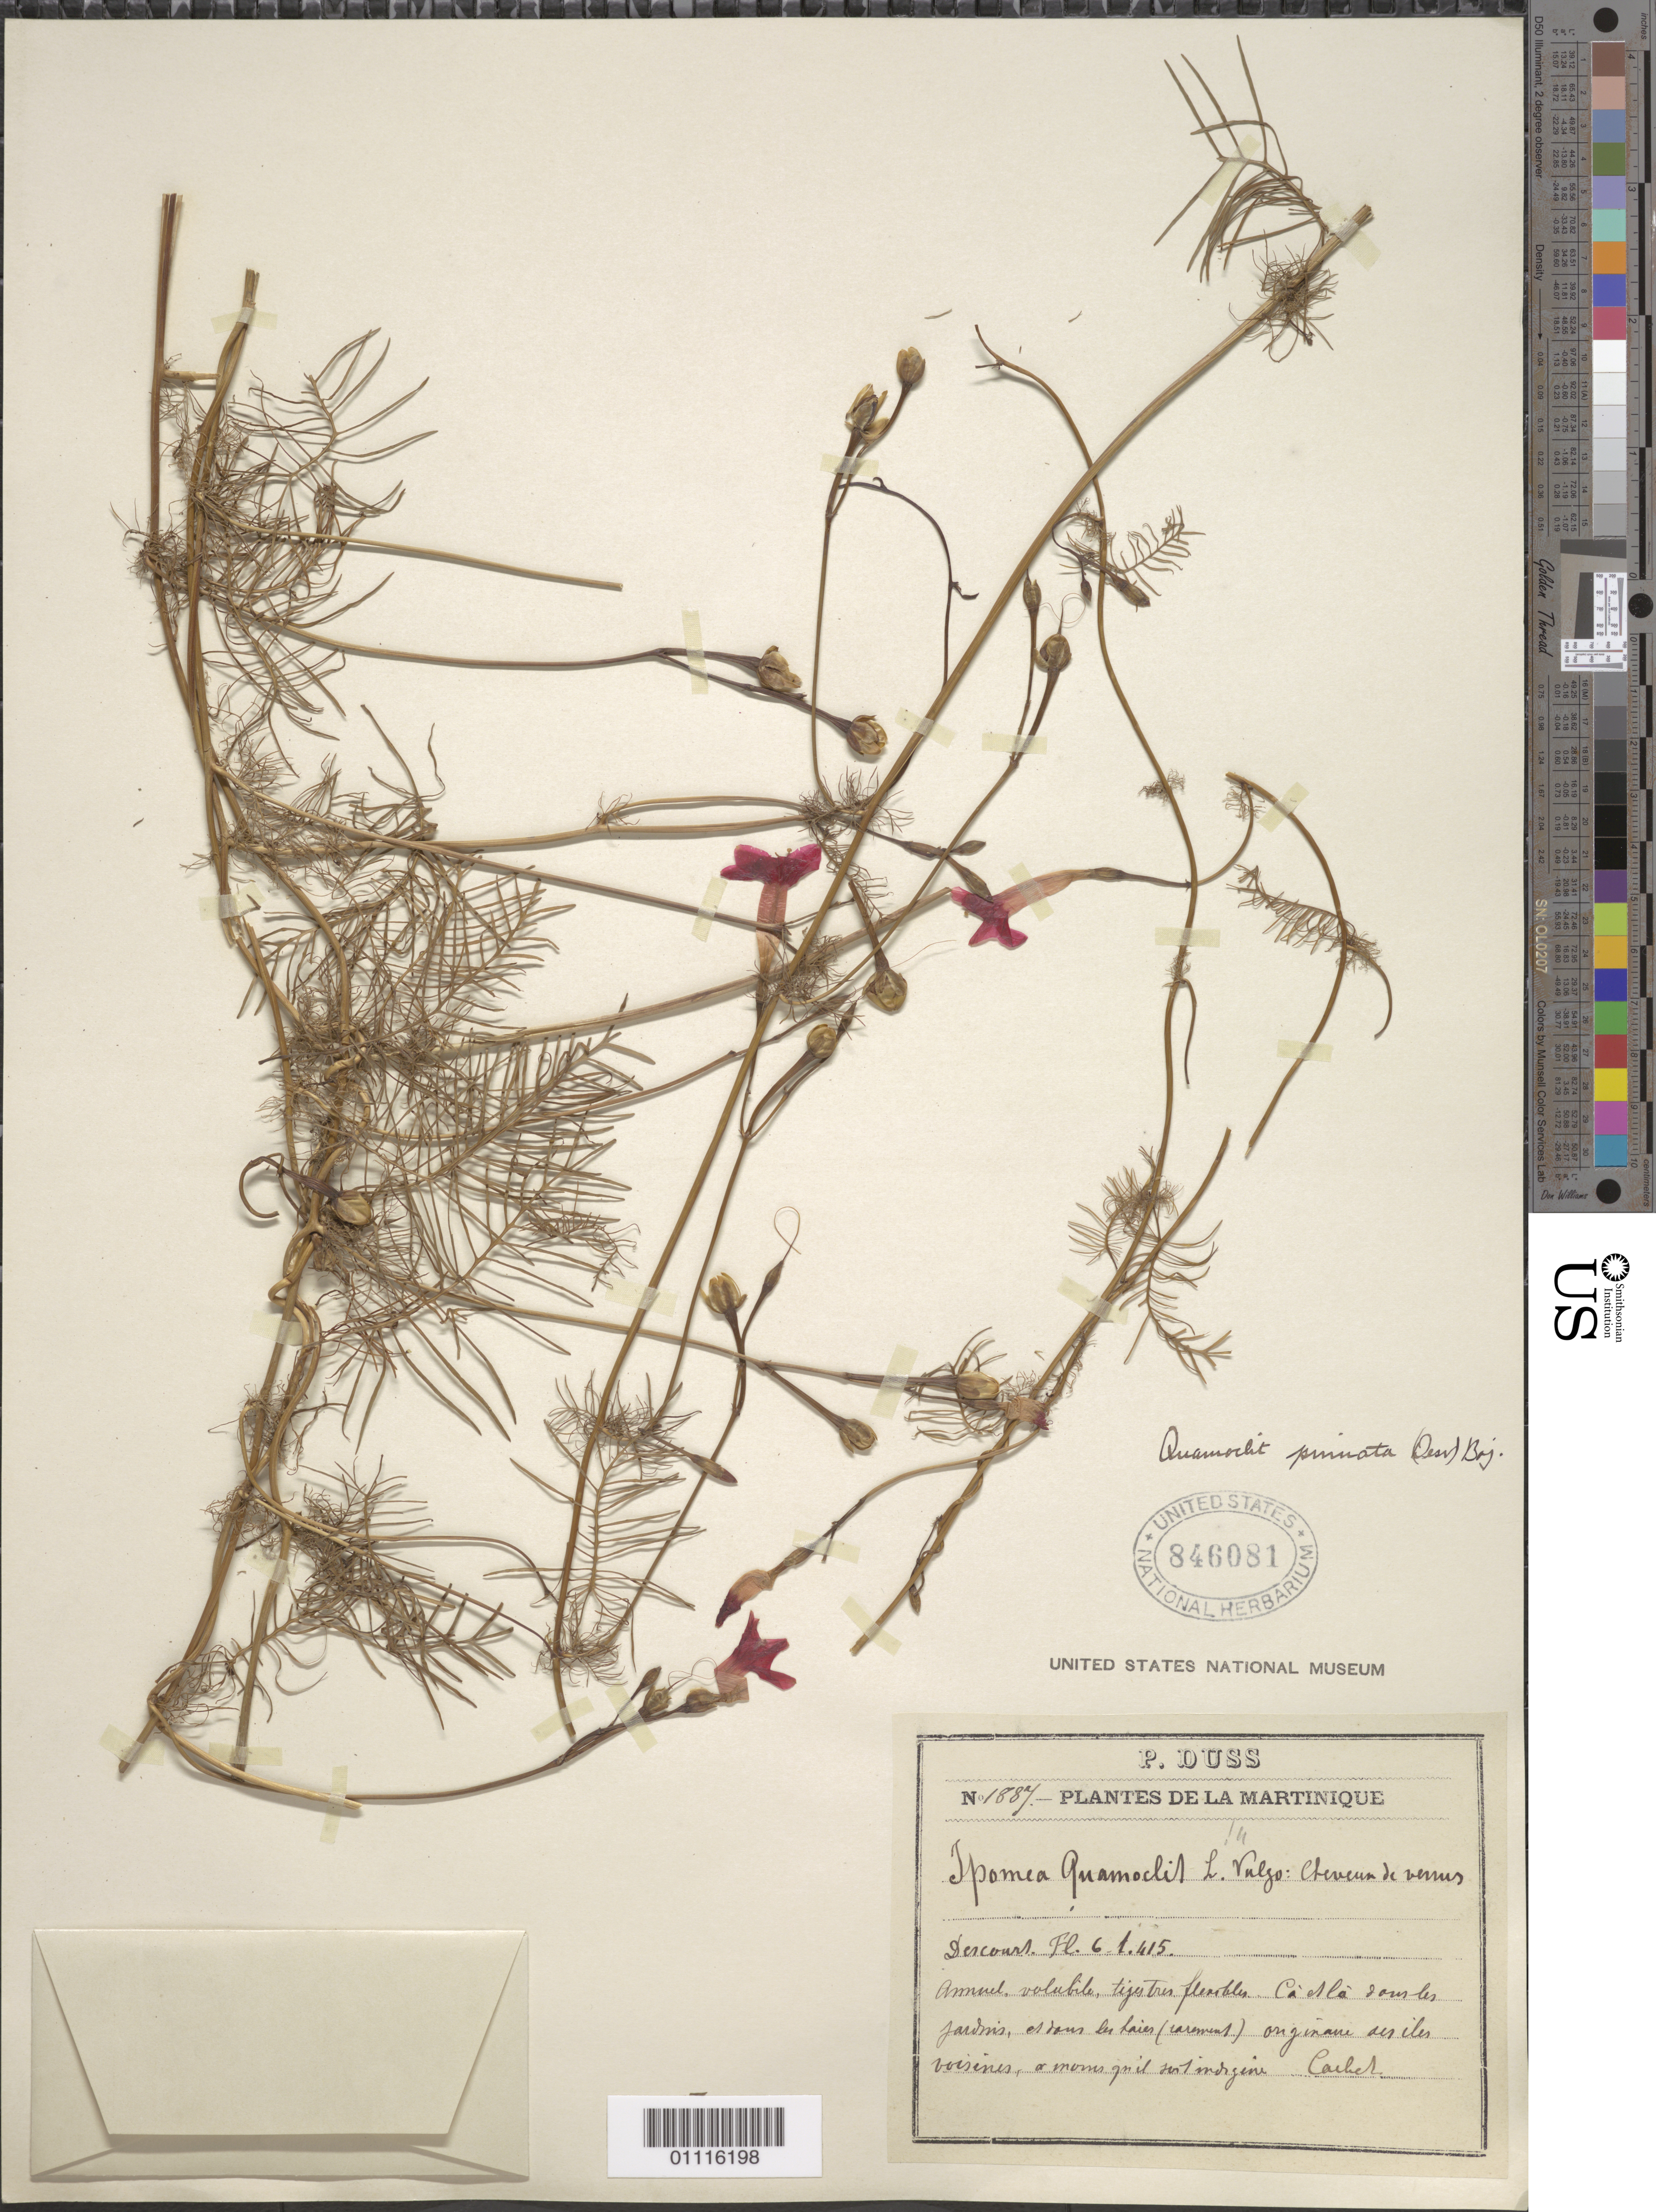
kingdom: Plantae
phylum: Tracheophyta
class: Magnoliopsida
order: Solanales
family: Convolvulaceae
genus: Ipomoea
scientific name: Ipomoea quamoclit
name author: L.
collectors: Père Duss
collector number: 1887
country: Martinique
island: Martinique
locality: Carbet.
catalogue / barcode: US 846081